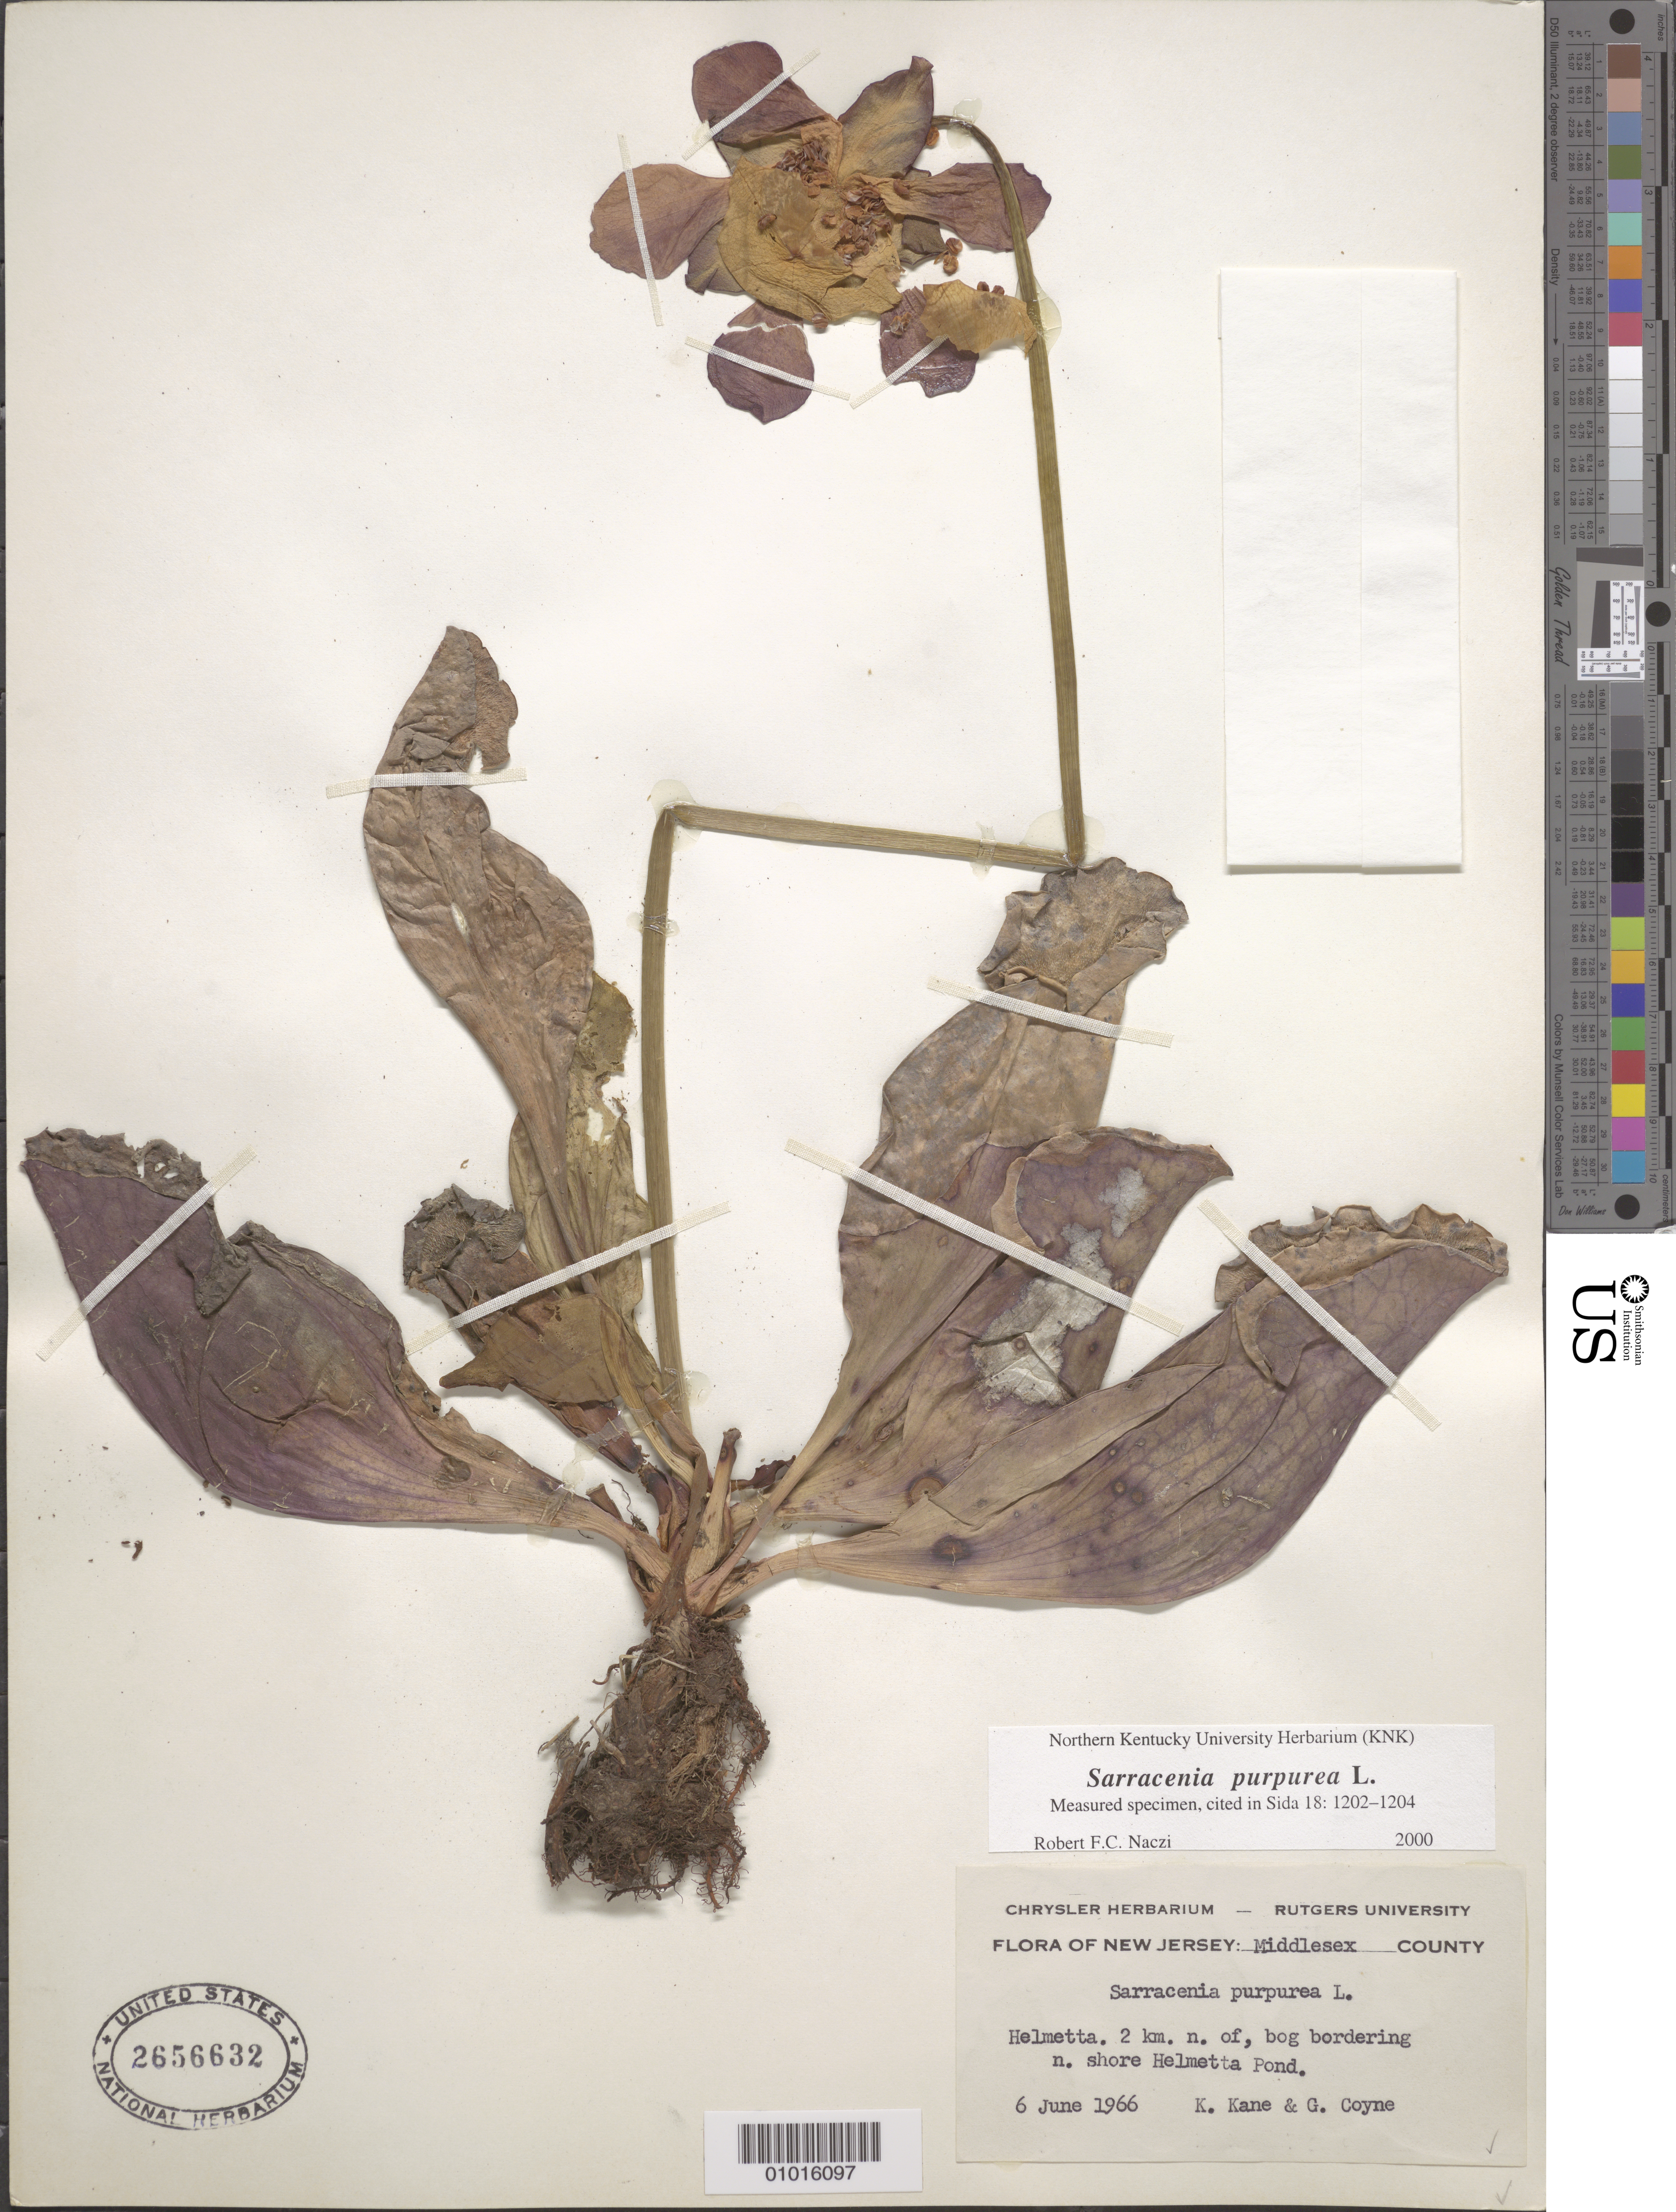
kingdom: Plantae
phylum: Tracheophyta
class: Magnoliopsida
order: Ericales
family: Sarraceniaceae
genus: Sarracenia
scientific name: Sarracenia purpurea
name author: L.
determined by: Naczi, R. F. C.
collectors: K. Kane & G. Coyne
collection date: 1966-06-06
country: United States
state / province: New Jersey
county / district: Middlesex County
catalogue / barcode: US 2656632